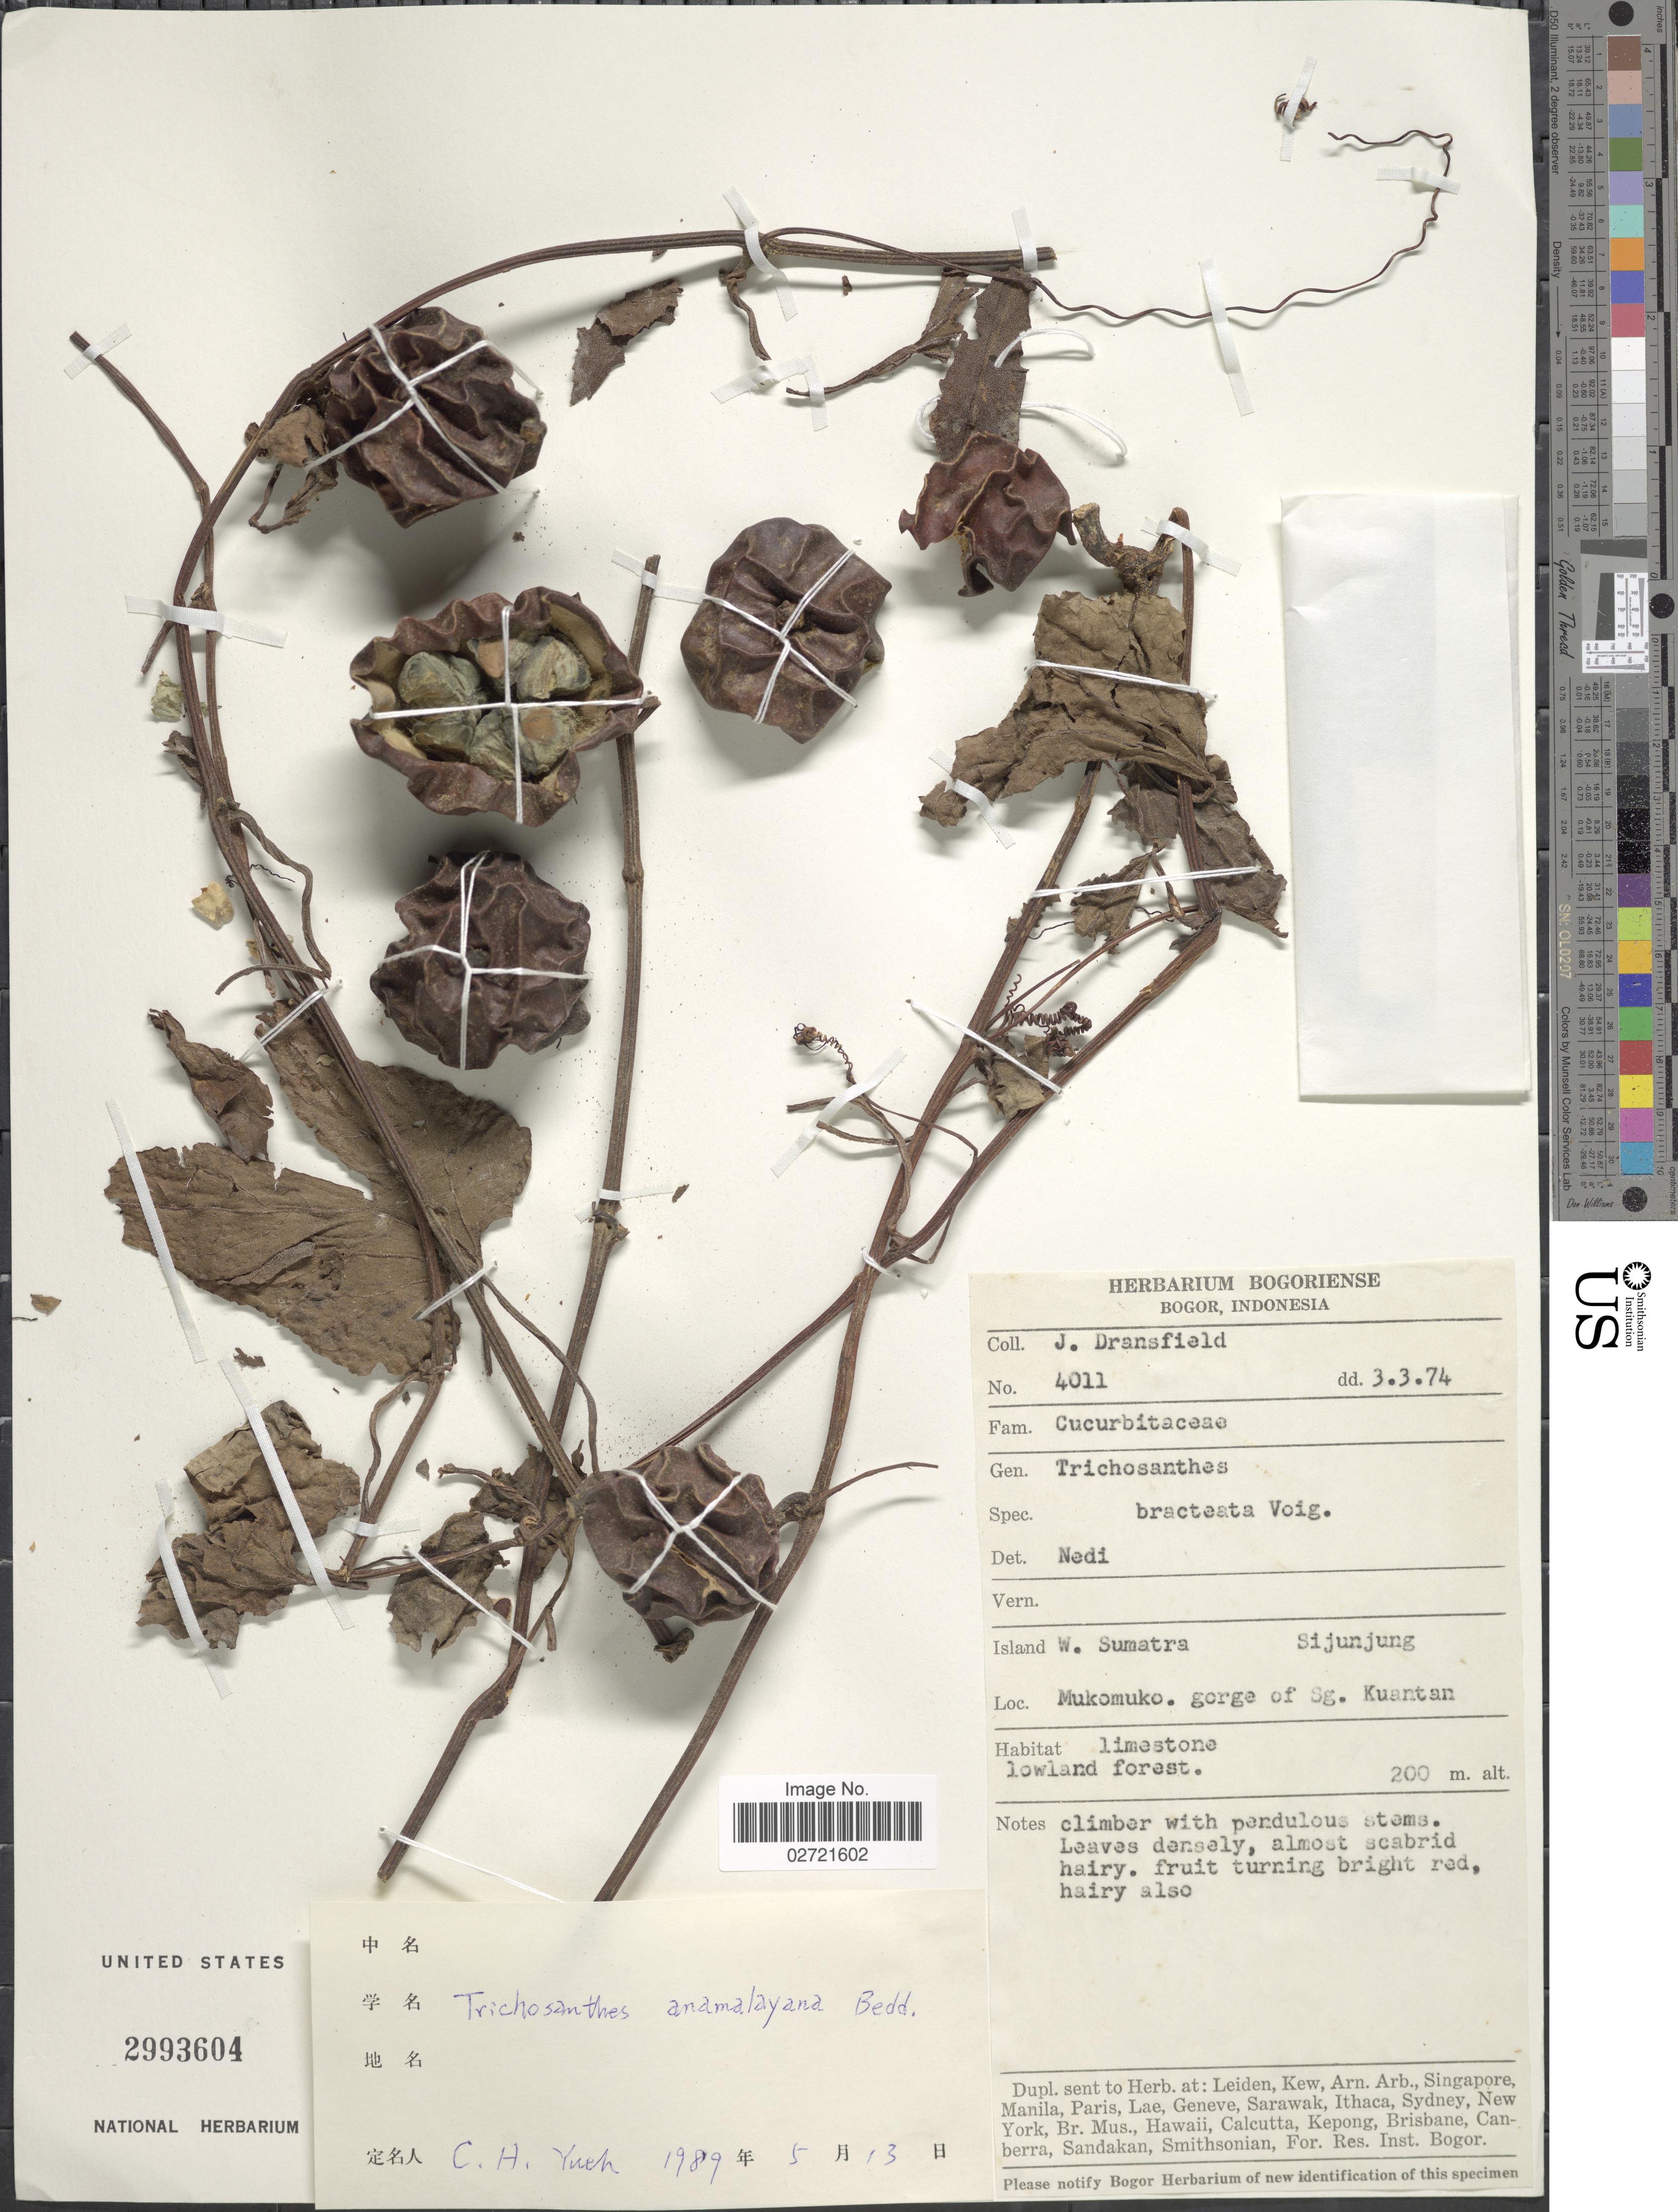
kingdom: Plantae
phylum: Tracheophyta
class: Magnoliopsida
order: Cucurbitales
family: Cucurbitaceae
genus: Trichosanthes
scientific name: Trichosanthes anamalayana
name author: Bedd.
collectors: J. Dransfield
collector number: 4011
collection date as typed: Transcribed d/m/y: 3/3/74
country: Indonesia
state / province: Sumatra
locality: Island W. Sumatra, Mukomuko, gorge of Sg. Kuantan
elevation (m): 200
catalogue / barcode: US 2993604